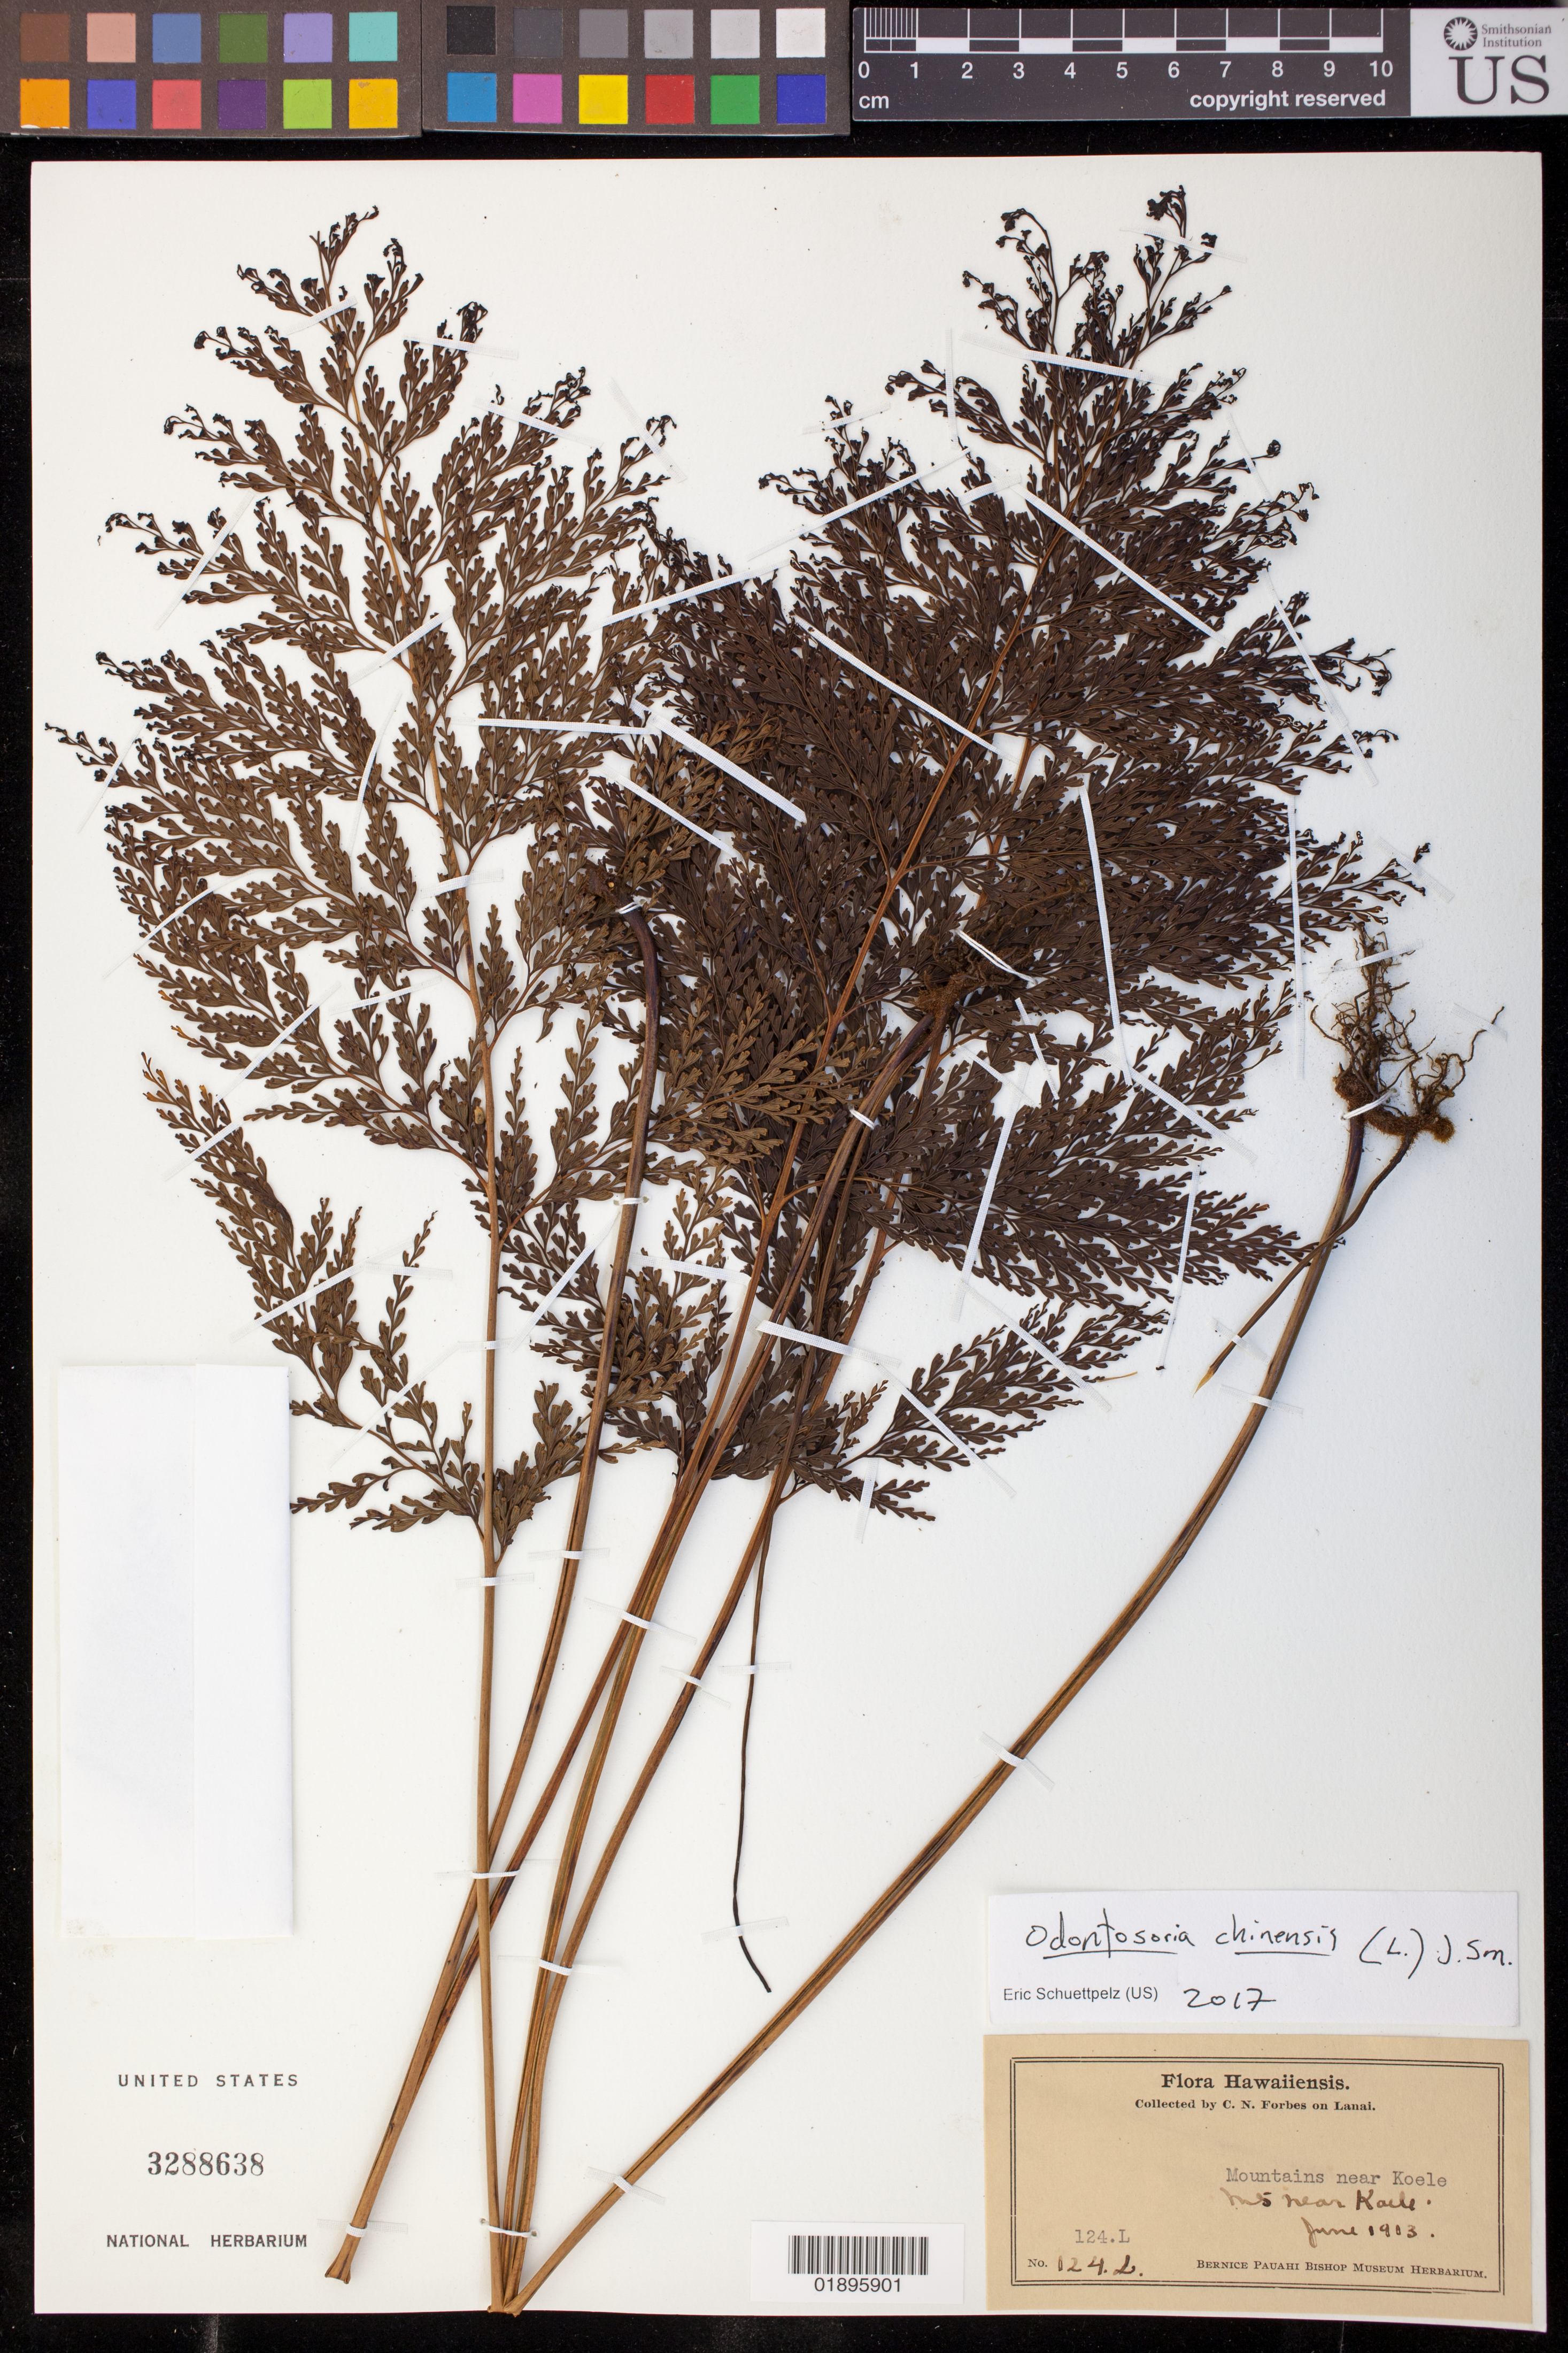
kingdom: Plantae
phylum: Tracheophyta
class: Polypodiopsida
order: Polypodiales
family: Lindsaeaceae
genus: Sphenomeris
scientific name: Sphenomeris chinensis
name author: (L.) Maxon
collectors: C. N. Forbes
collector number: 124.L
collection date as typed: Jun 1913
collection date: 1913-06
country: United States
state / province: Hawaii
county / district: Maui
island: Lana'i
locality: Mts. near Koele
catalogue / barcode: US 3288638